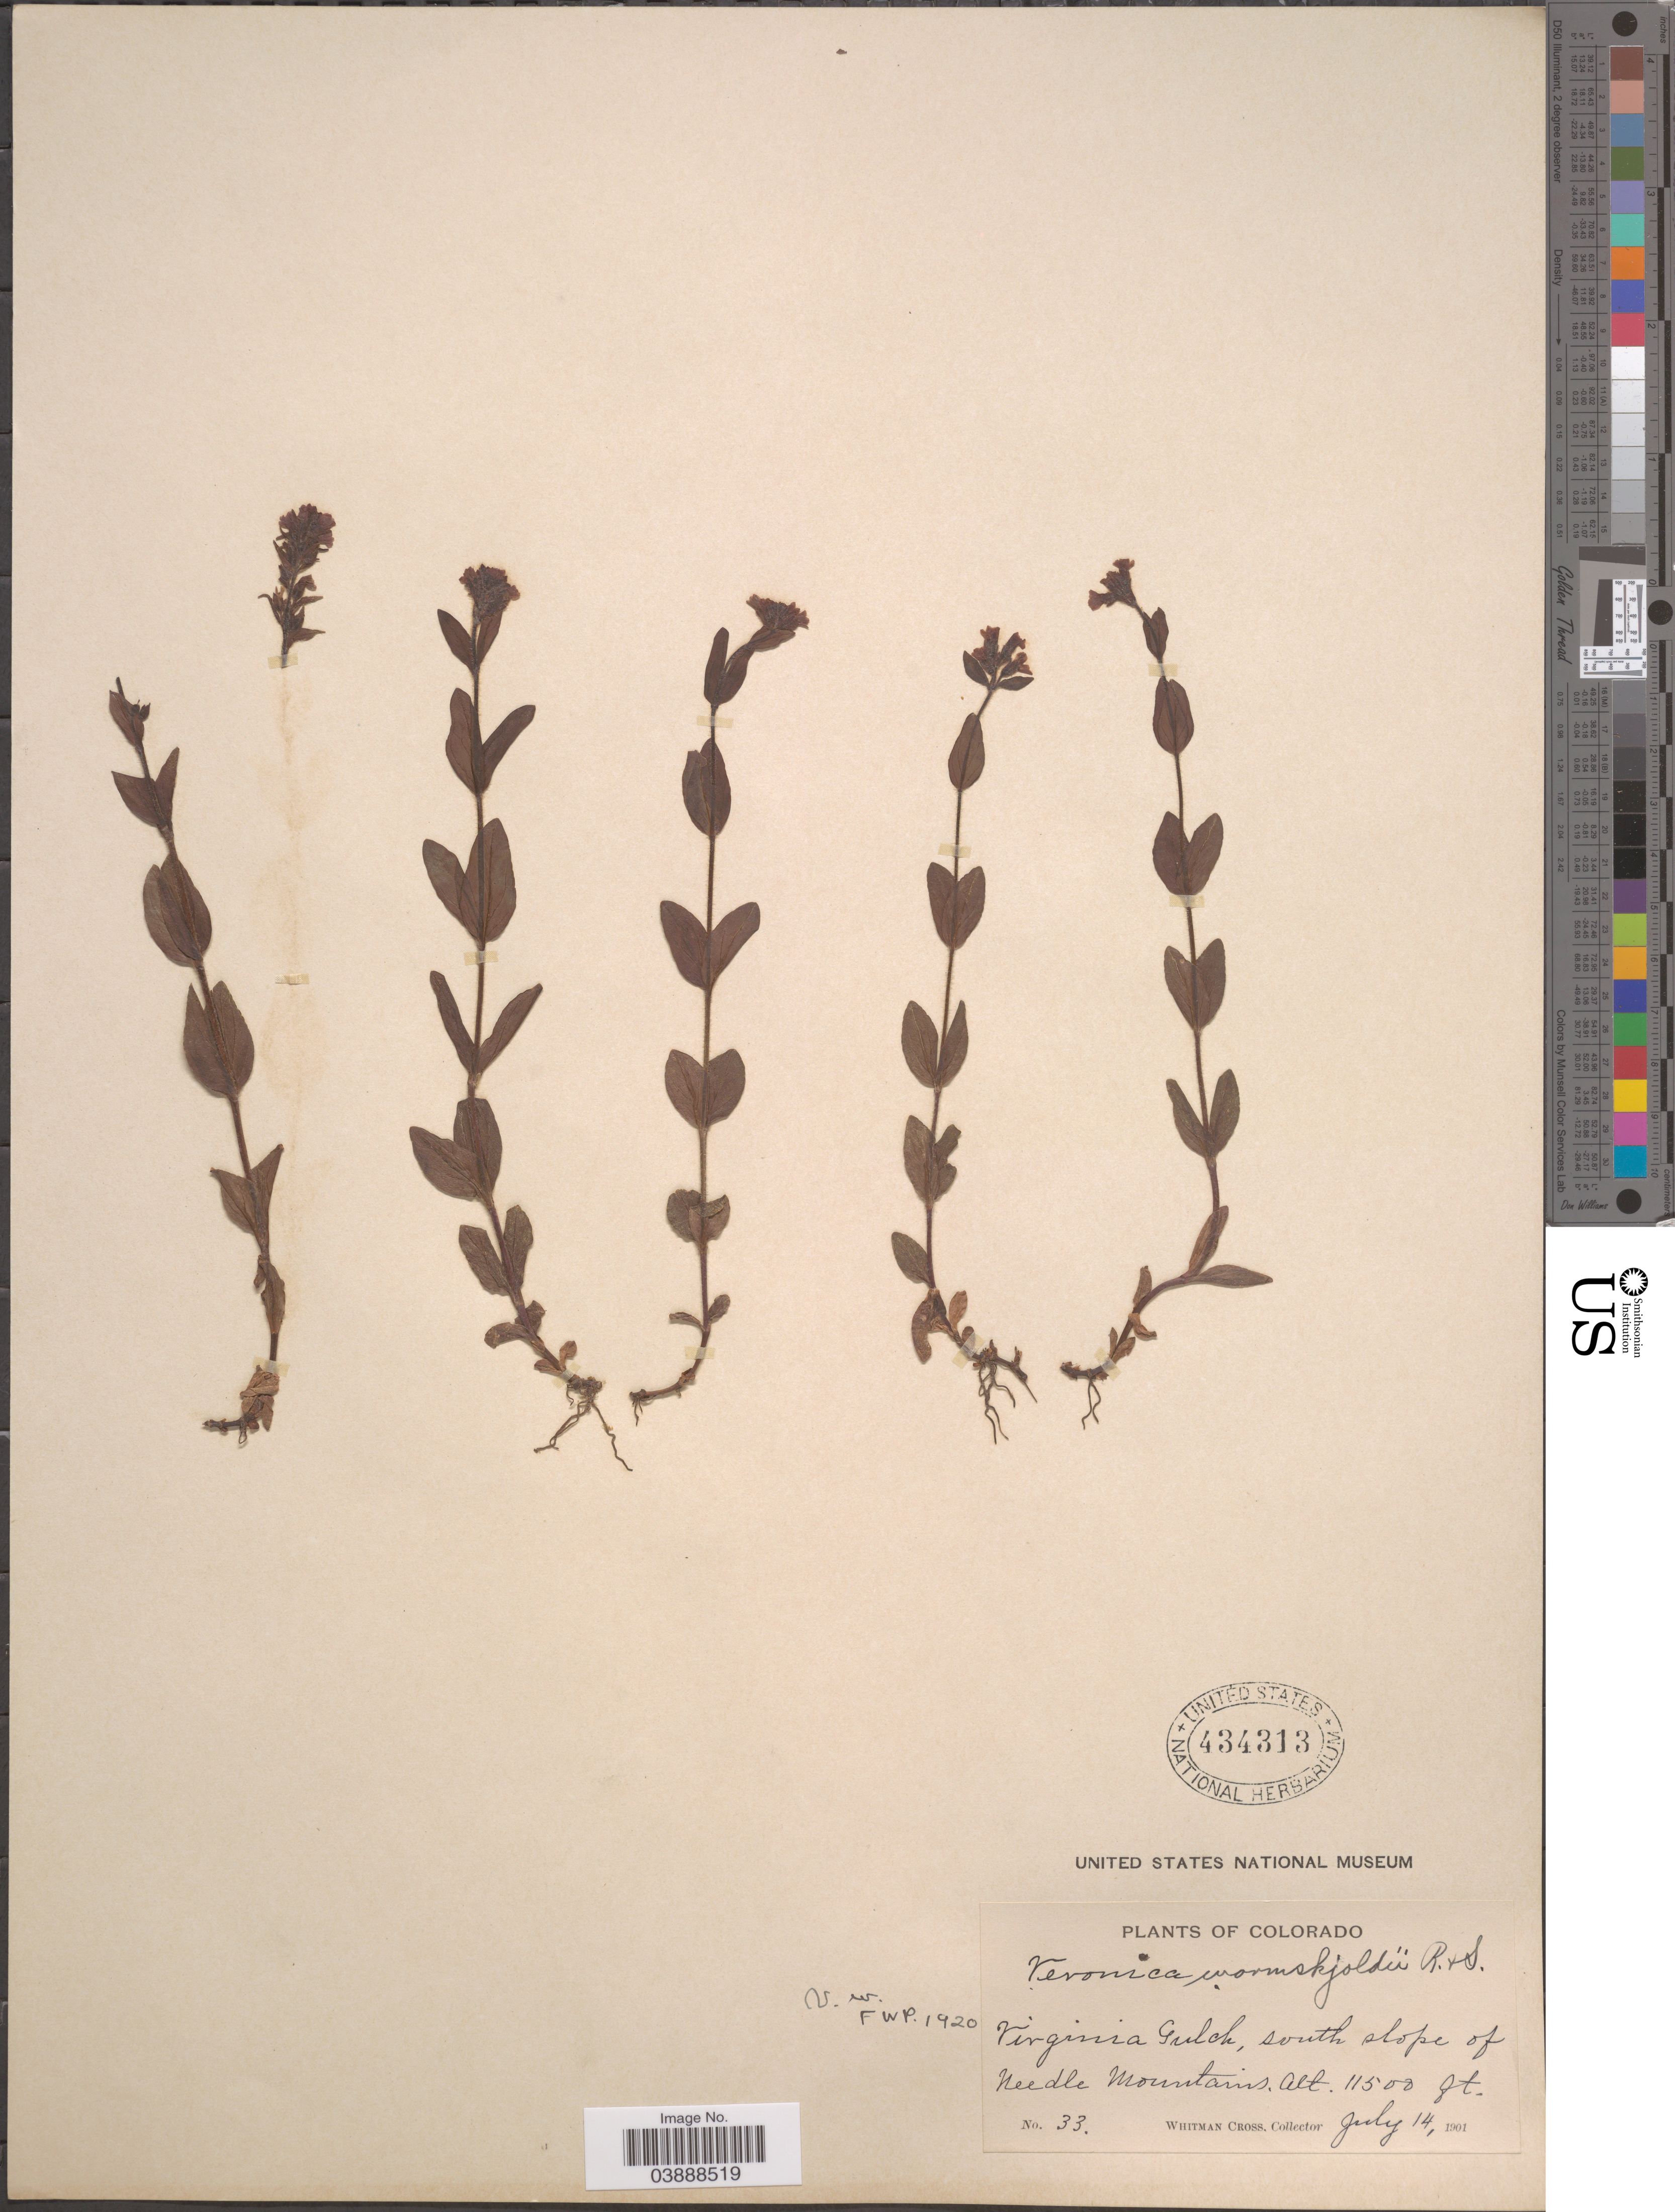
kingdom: Plantae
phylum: Tracheophyta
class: Magnoliopsida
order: Lamiales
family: Plantaginaceae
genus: Veronica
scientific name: Veronica wormskjoldii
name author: Roem. & Schult.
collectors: W. Cross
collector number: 33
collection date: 1901-07-14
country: United States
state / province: Colorado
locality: Virginia Gulch, south slope of Needle Mountains.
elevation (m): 3505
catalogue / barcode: US 434313